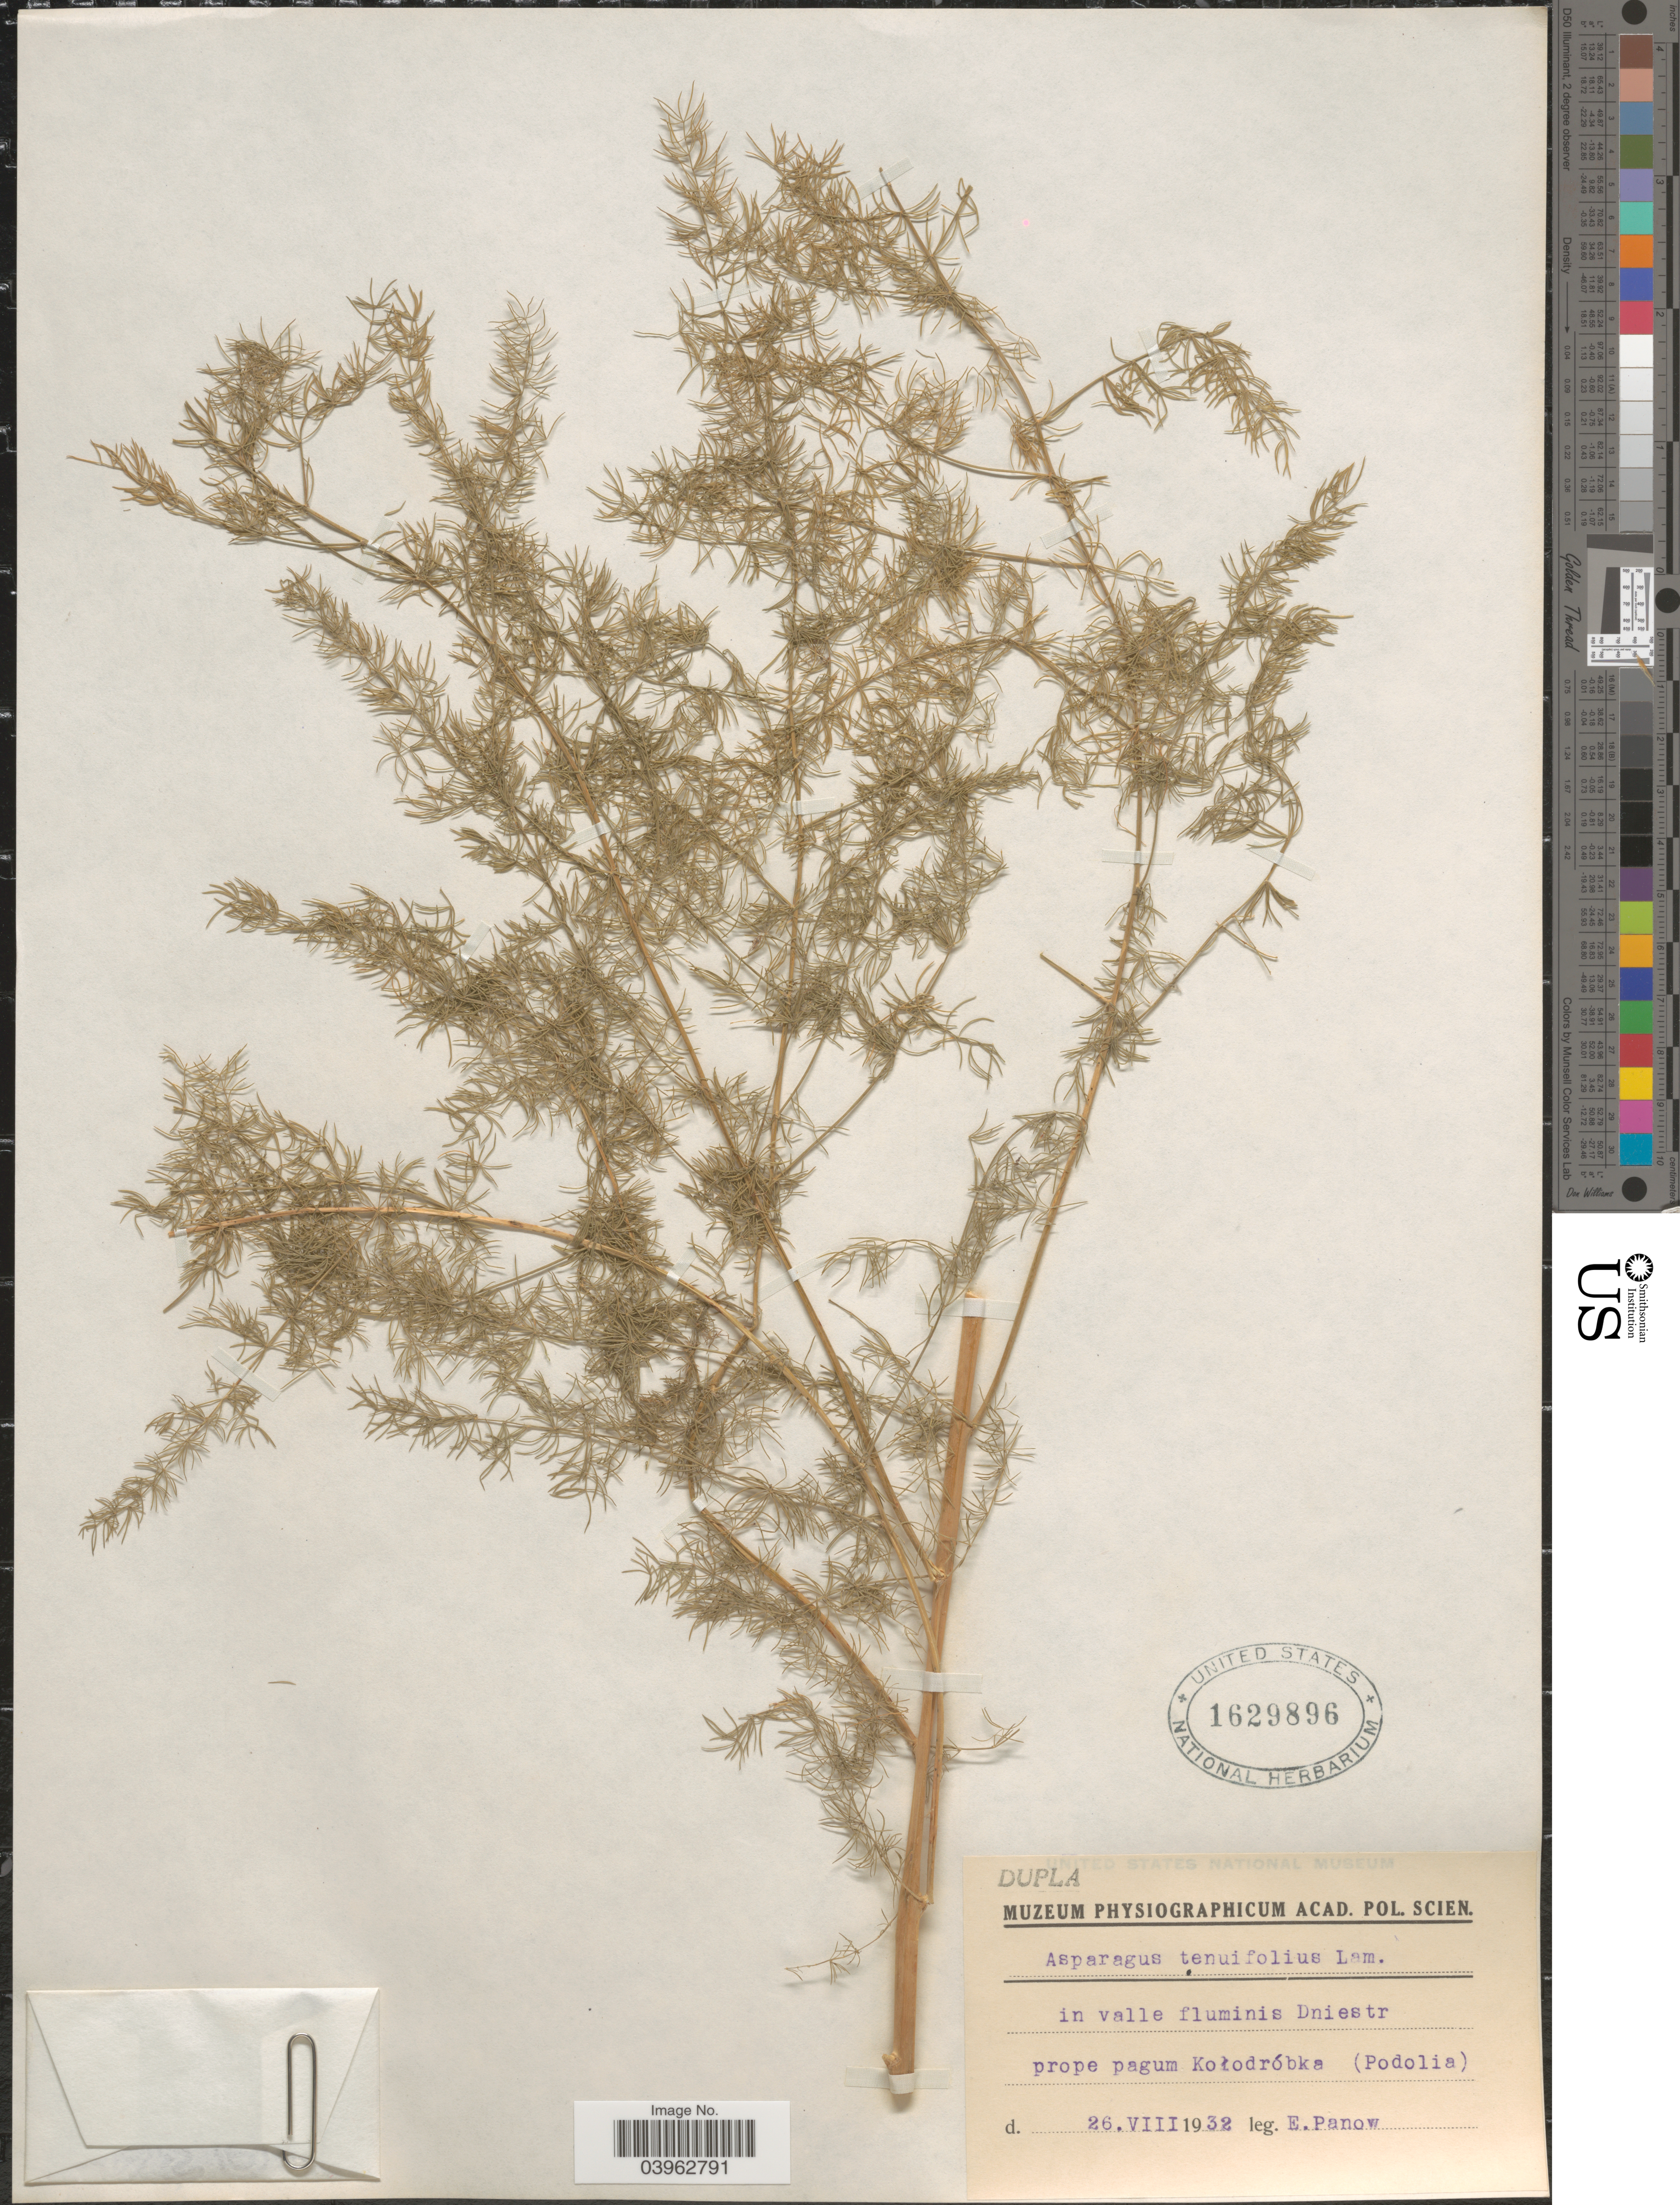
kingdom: Plantae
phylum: Tracheophyta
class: Liliopsida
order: Asparagales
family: Asparagaceae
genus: Asparagus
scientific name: Asparagus tenuifolius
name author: Lam.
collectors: E. Panow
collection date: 1932-08-26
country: Ukraine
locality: In valle fluminis Dniestr prope pagum Kolodróbka (Podolia).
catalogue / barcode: US 1629896